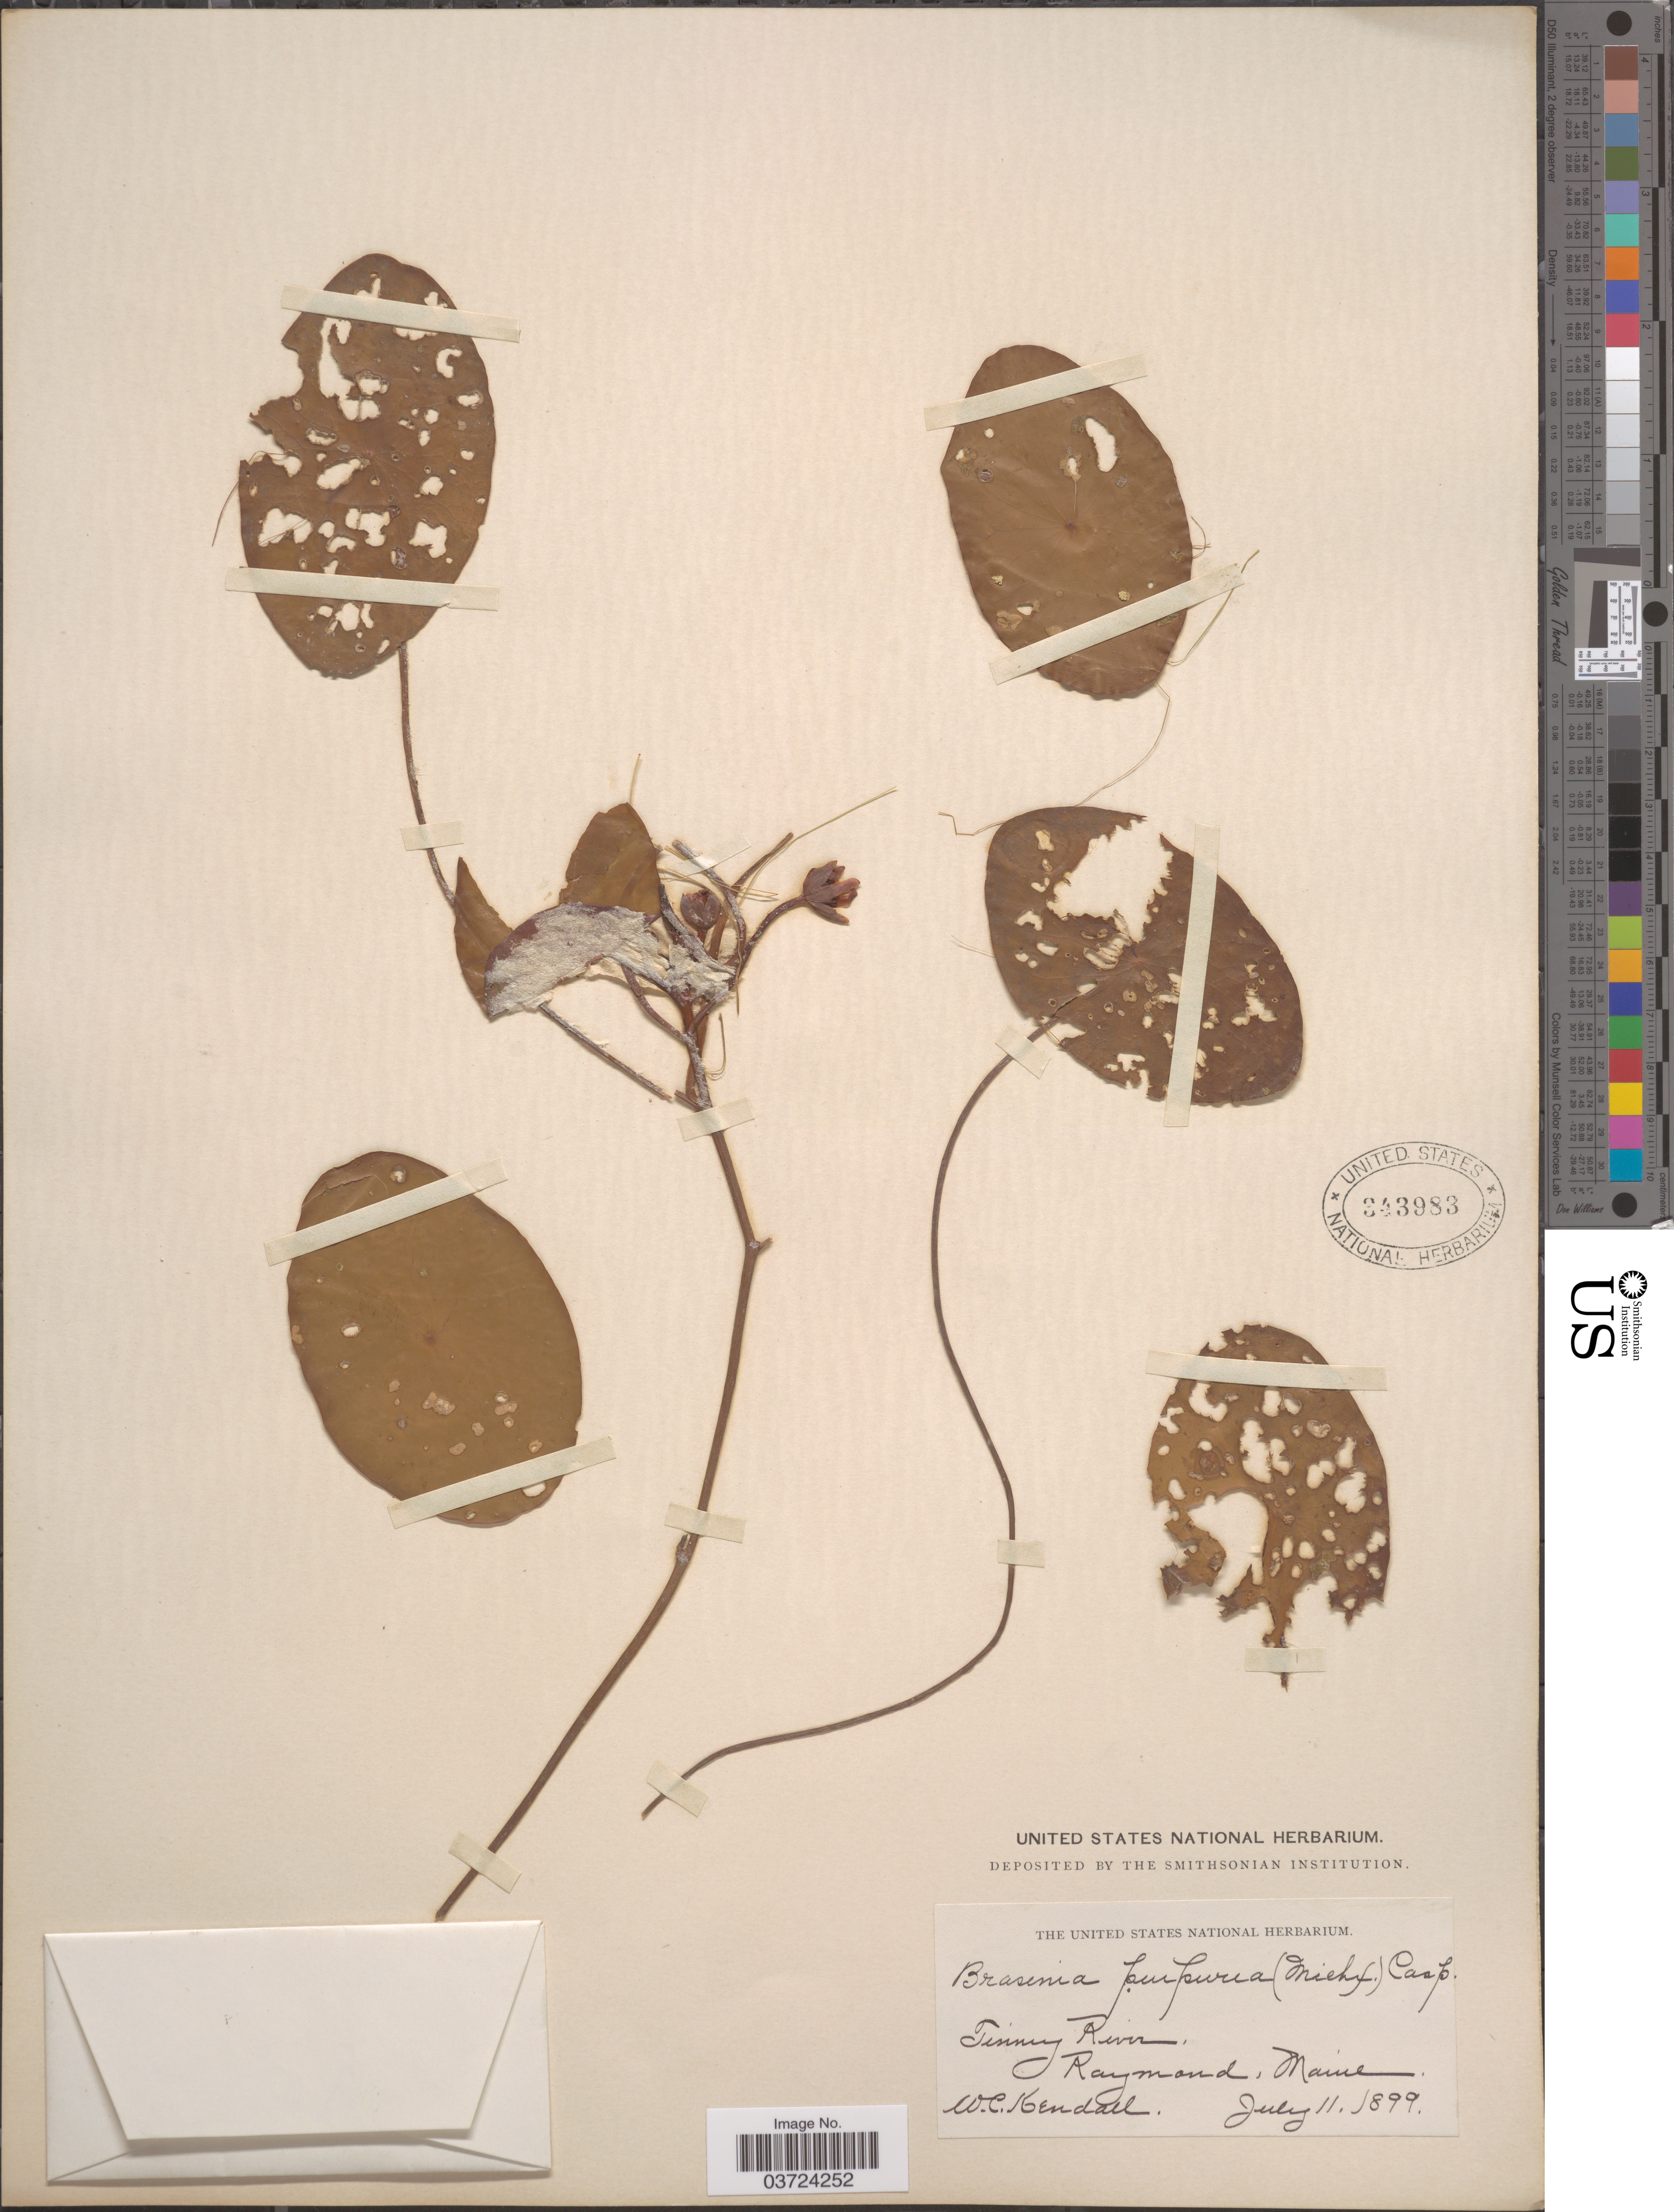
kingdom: Plantae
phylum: Tracheophyta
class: Magnoliopsida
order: Nymphaeales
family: Cabombaceae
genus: Brasenia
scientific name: Brasenia schreberi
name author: J.F. Gmel.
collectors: W. Kendall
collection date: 1899-07-11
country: United States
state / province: Maine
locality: Tinney River, Raymond.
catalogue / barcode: US 343983